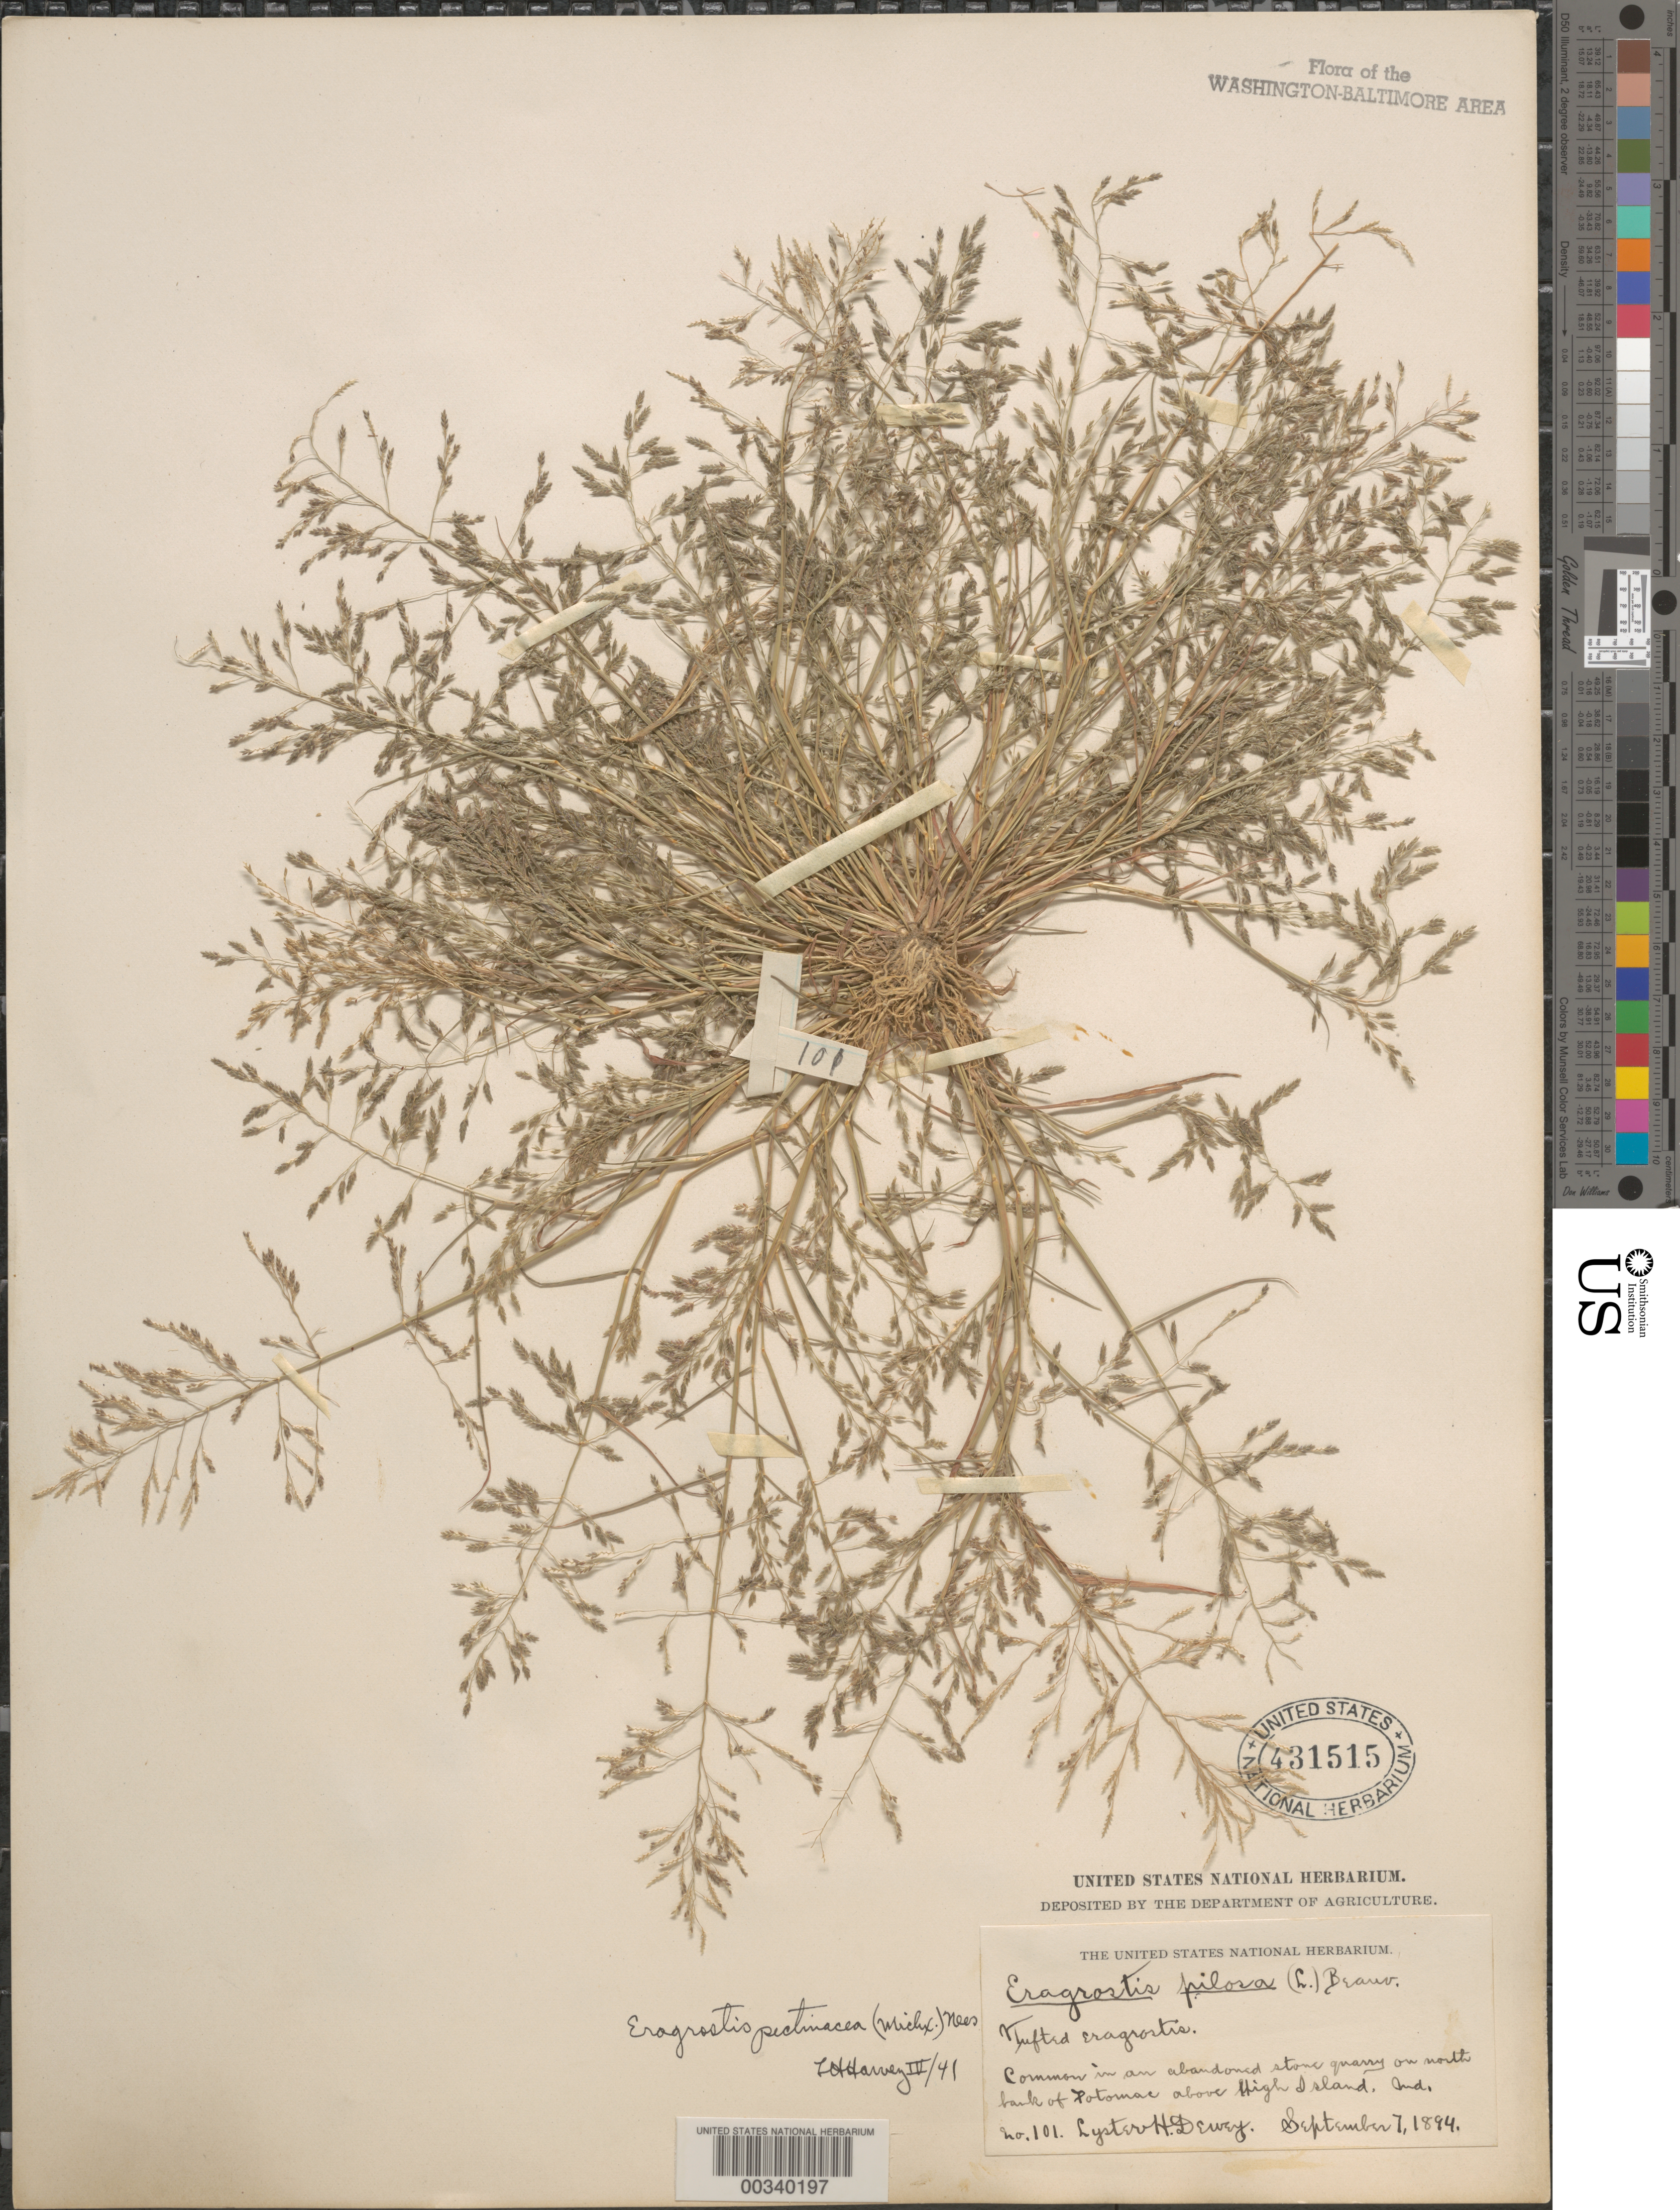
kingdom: Plantae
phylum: Tracheophyta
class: Liliopsida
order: Poales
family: Poaceae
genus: Eragrostis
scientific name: Eragrostis pectinacea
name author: (Michx.) Nees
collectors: L. H. Dewey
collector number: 101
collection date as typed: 07 Sep 1894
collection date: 1894-09-07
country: United States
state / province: Maryland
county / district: Montgomery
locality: Above High Island, Old quarry C. & O. Canal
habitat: In abandoned stone quarry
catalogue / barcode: US 431515